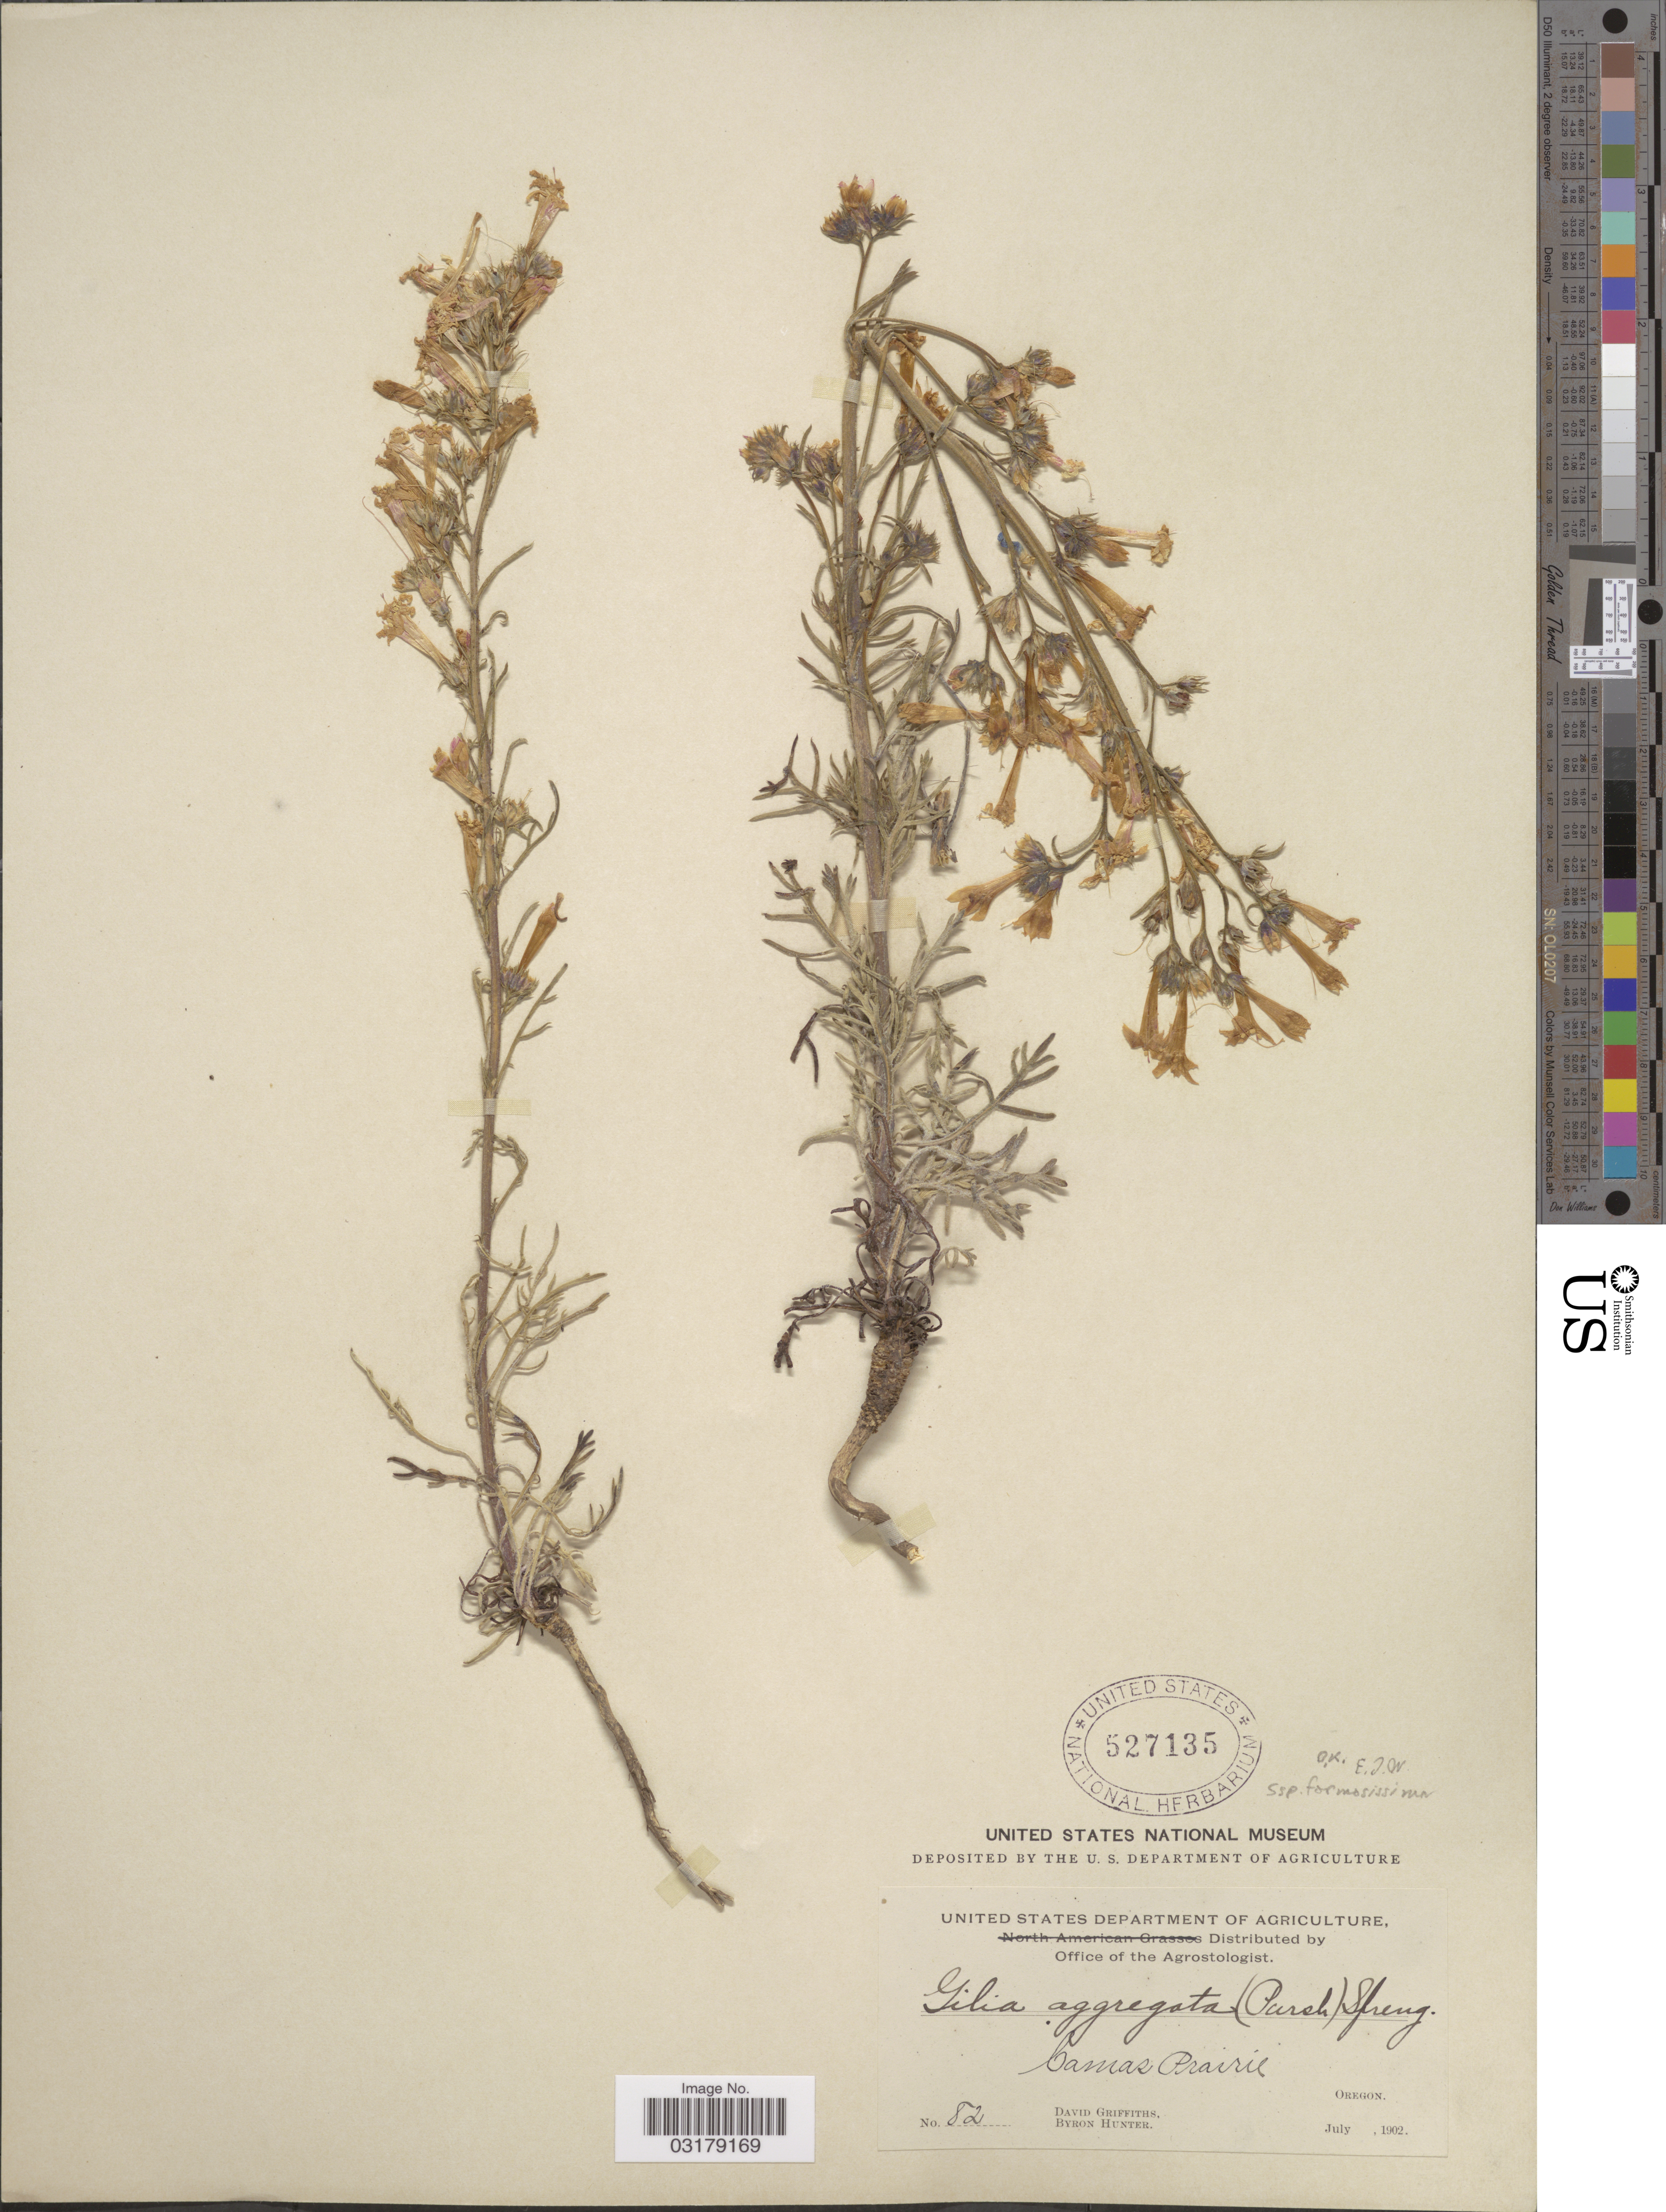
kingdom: Plantae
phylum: Tracheophyta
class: Magnoliopsida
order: Ericales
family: Polemoniaceae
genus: Ipomopsis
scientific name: Ipomopsis aggregata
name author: (Pursh) V.E. Grant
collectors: D. Griffiths & B. Hunter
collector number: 82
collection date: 1902-07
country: United States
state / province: Oregon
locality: Camas Prairie.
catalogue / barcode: US 527135